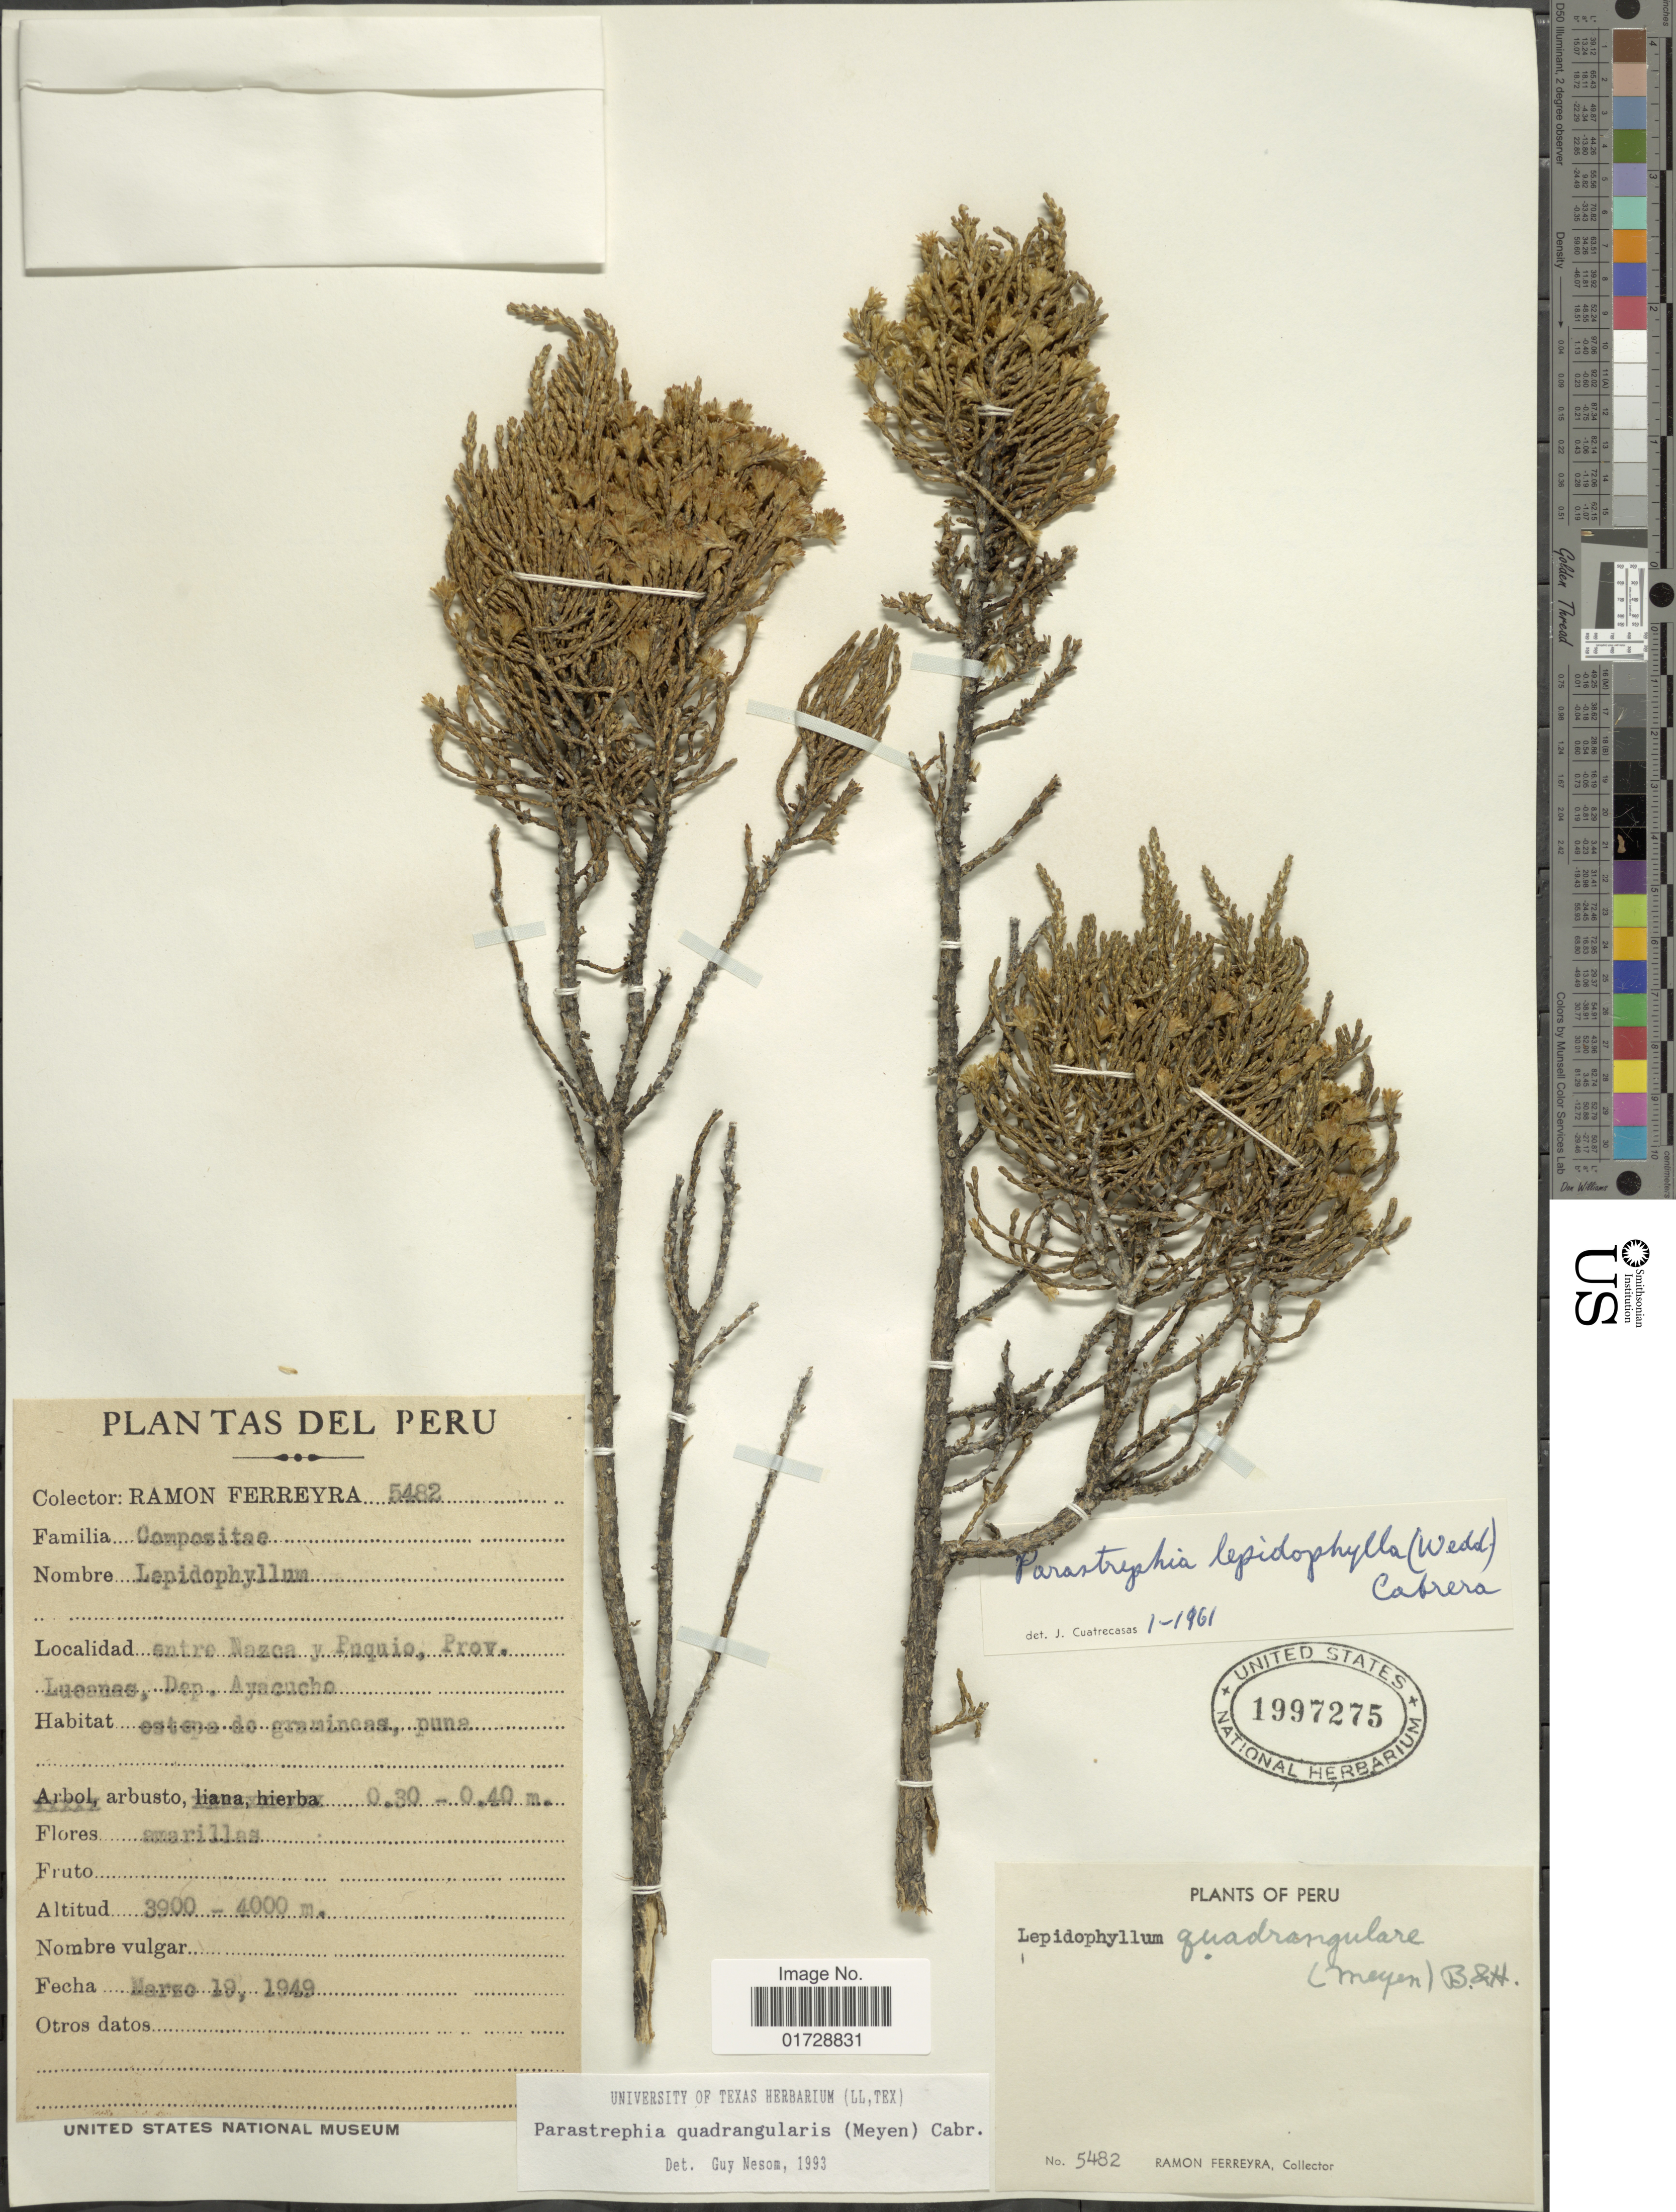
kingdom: Plantae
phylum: Tracheophyta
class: Magnoliopsida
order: Asterales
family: Asteraceae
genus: Parastrephia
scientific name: Parastrephia quadrangularis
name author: (Meyen) Cabrera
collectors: R. A. Ferreyra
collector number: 5482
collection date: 1949-03-19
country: Peru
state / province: Ayacucho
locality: Entre Nazca y Puquio, Prov. Lueanas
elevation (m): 3900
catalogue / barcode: US 1997275